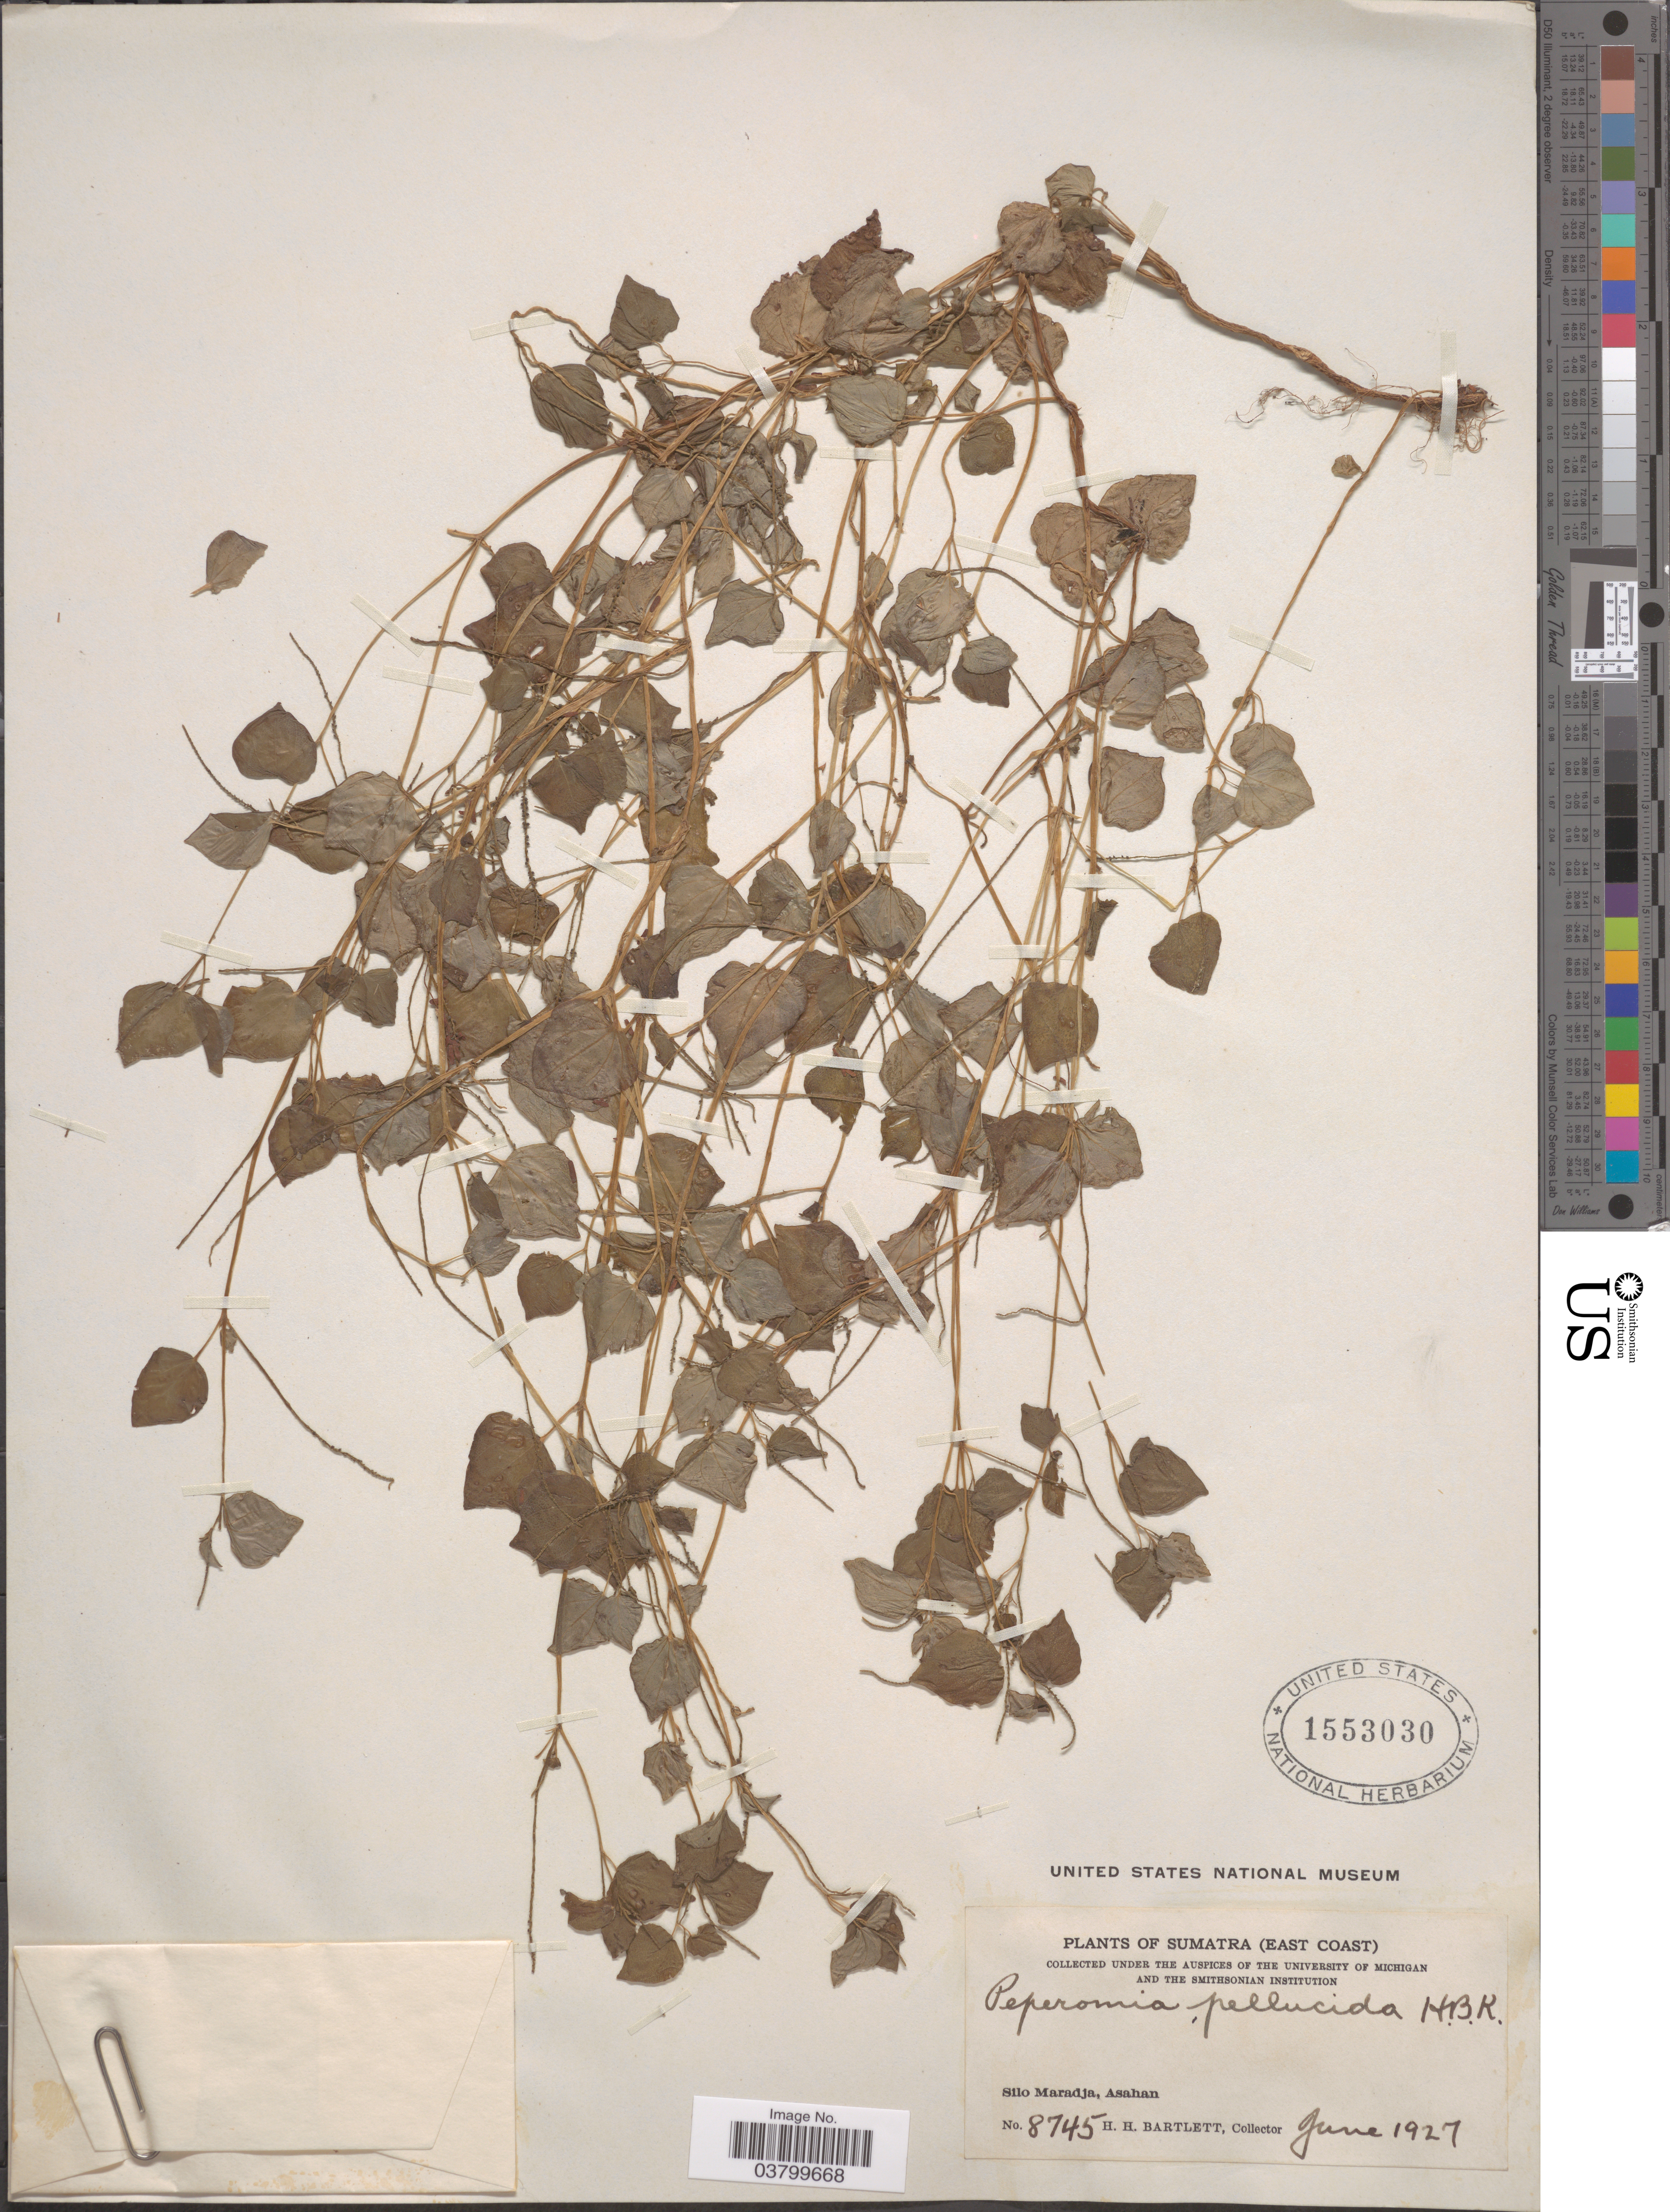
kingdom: Plantae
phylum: Tracheophyta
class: Magnoliopsida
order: Piperales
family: Piperaceae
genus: Peperomia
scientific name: Peperomia pellucida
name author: (L.) Kunth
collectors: H. H. Bartlett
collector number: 8745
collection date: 1927-06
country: Indonesia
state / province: Sumatra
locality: (East Coast). Silo Maradja, Asahan.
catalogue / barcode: US 1553030